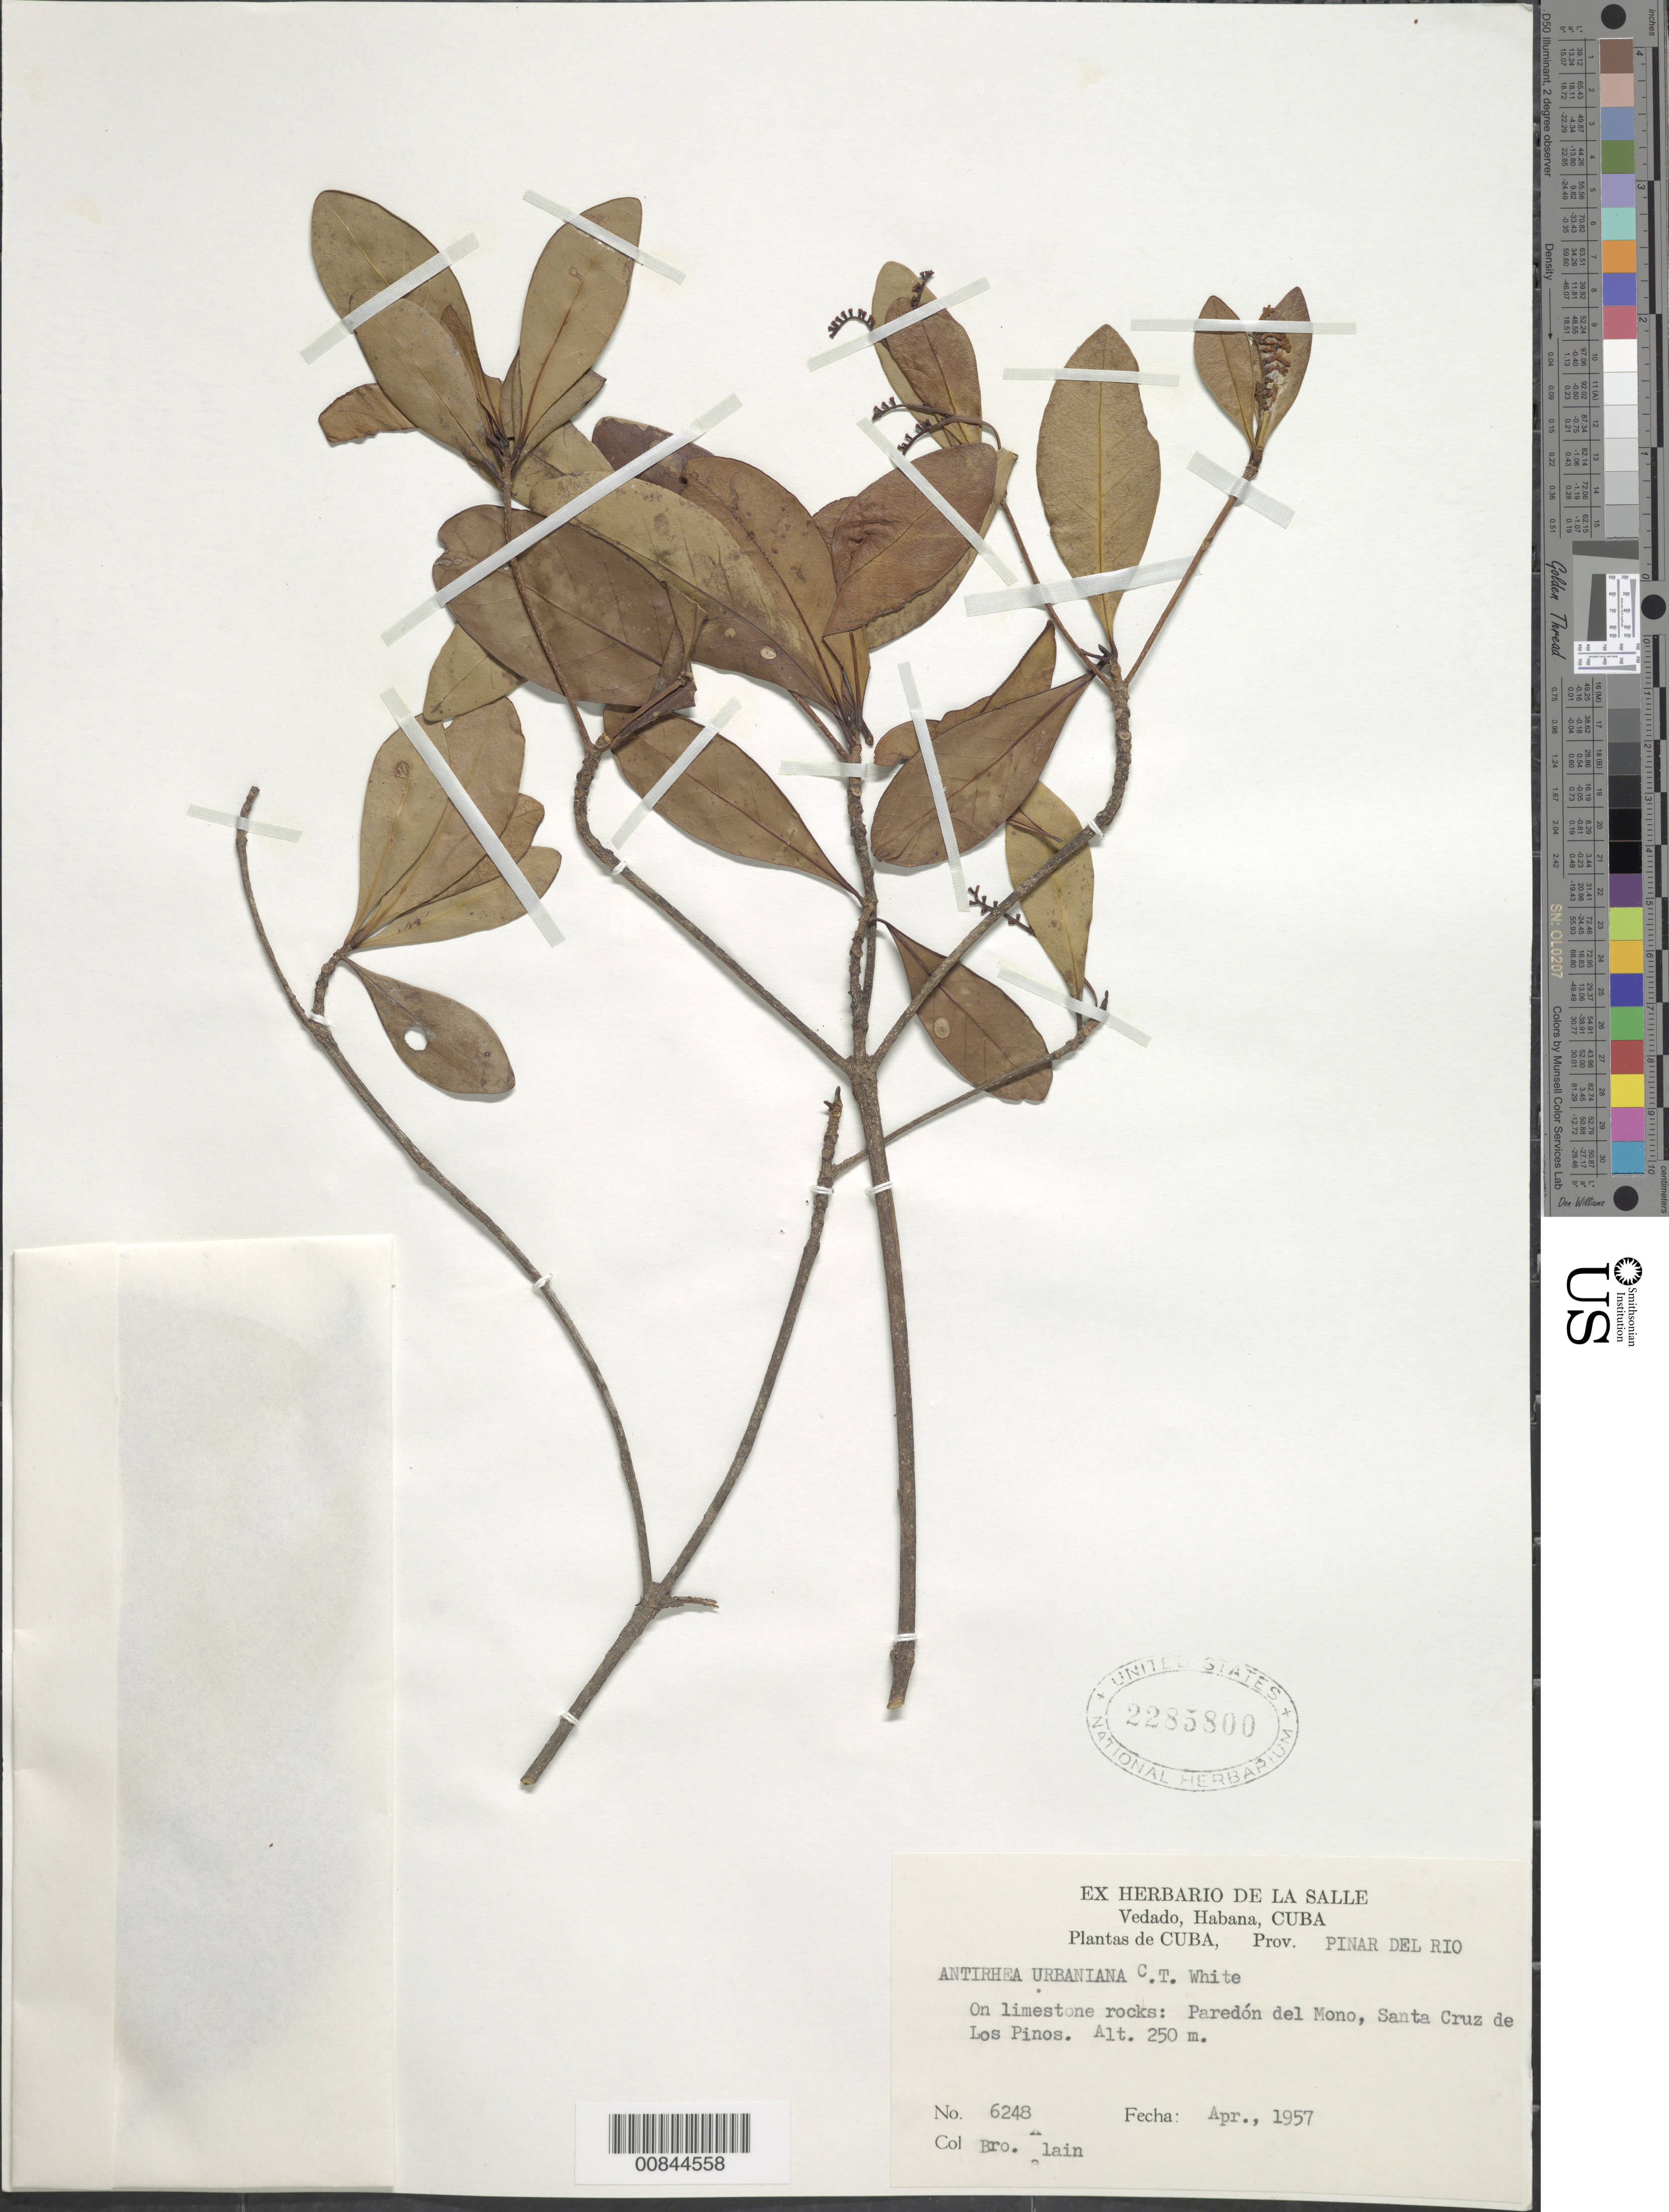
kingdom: Plantae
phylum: Tracheophyta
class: Magnoliopsida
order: Gentianales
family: Rubiaceae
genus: Stenostomum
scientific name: Stenostomum urbanianum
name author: (C.T. White) Borhidi & Fernández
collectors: A. H. Liogier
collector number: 6248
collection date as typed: Apr 1957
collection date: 1957-04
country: Cuba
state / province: Pinar del Río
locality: Paredon del Mono, Santa Cruz de los Pinos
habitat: On limestone rocks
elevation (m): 250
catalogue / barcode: US 2285800